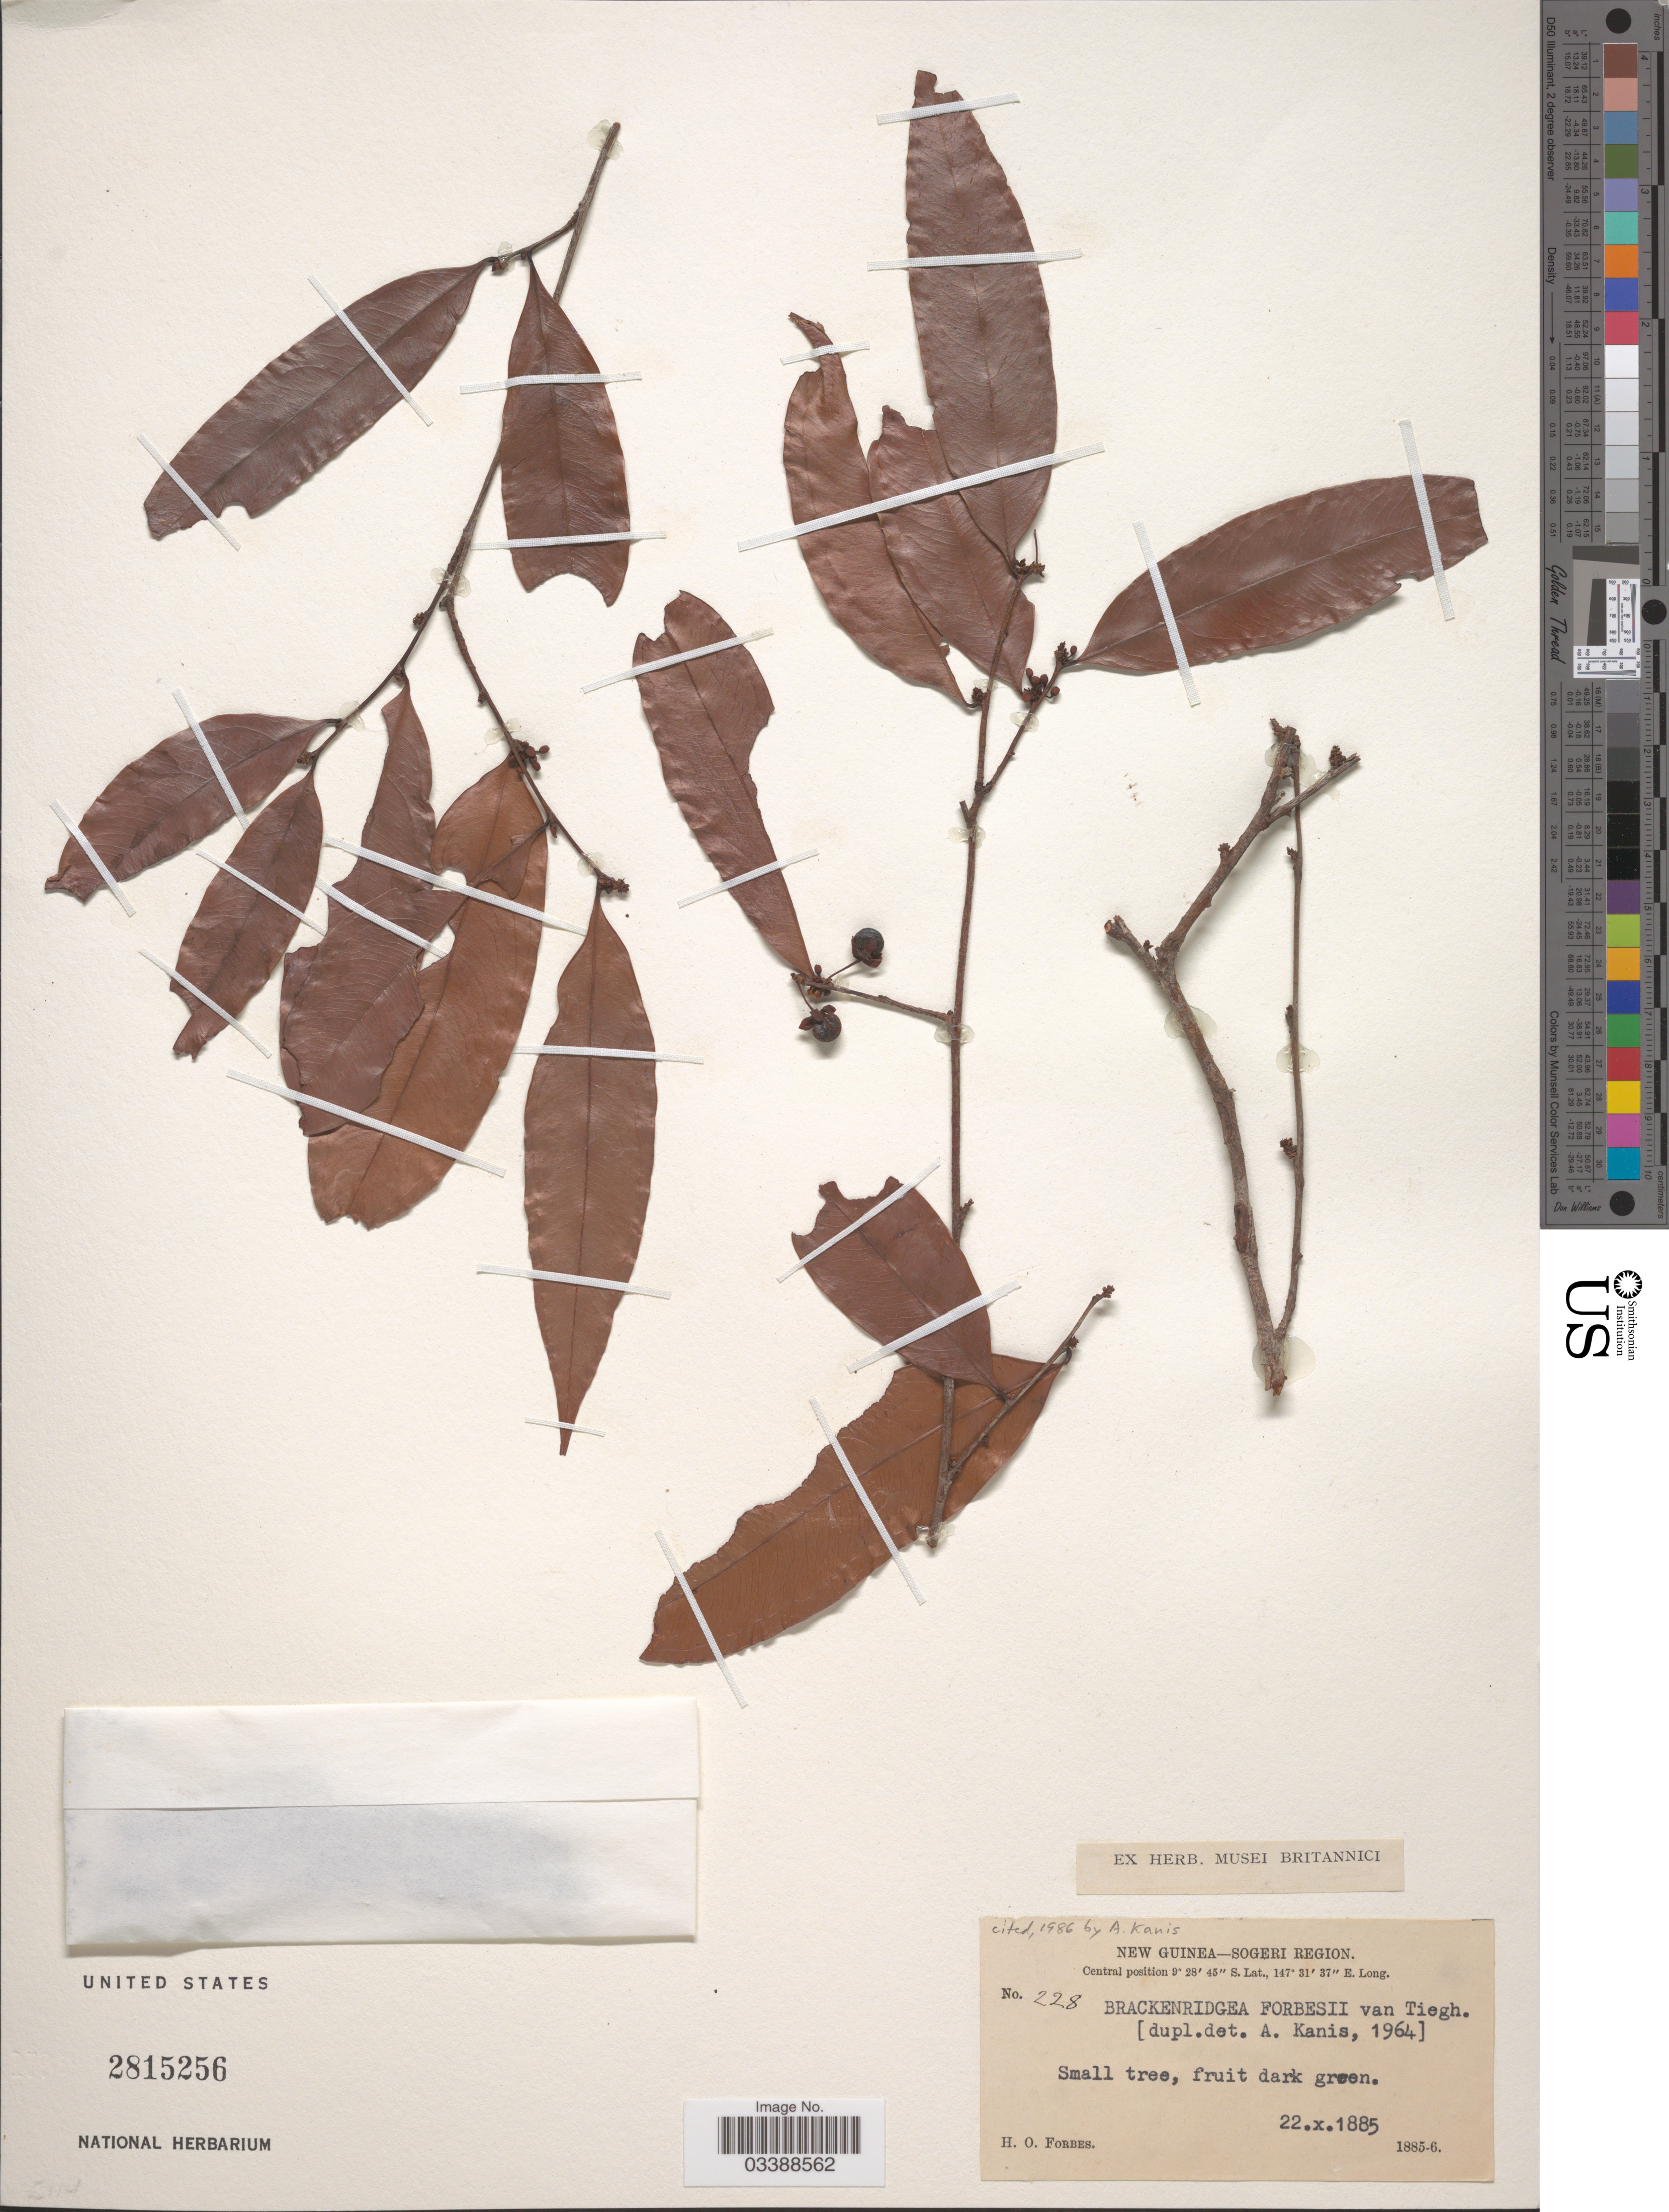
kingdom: Plantae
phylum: Tracheophyta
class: Magnoliopsida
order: Malpighiales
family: Ochnaceae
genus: Brackenridgea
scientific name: Brackenridgea forbesii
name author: Tiegh.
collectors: H. O. Forbes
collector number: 228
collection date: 1885-10-22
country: Papua New Guinea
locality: New Guinea - Sogeri Region. Central position [unsure placement].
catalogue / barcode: US 2815256